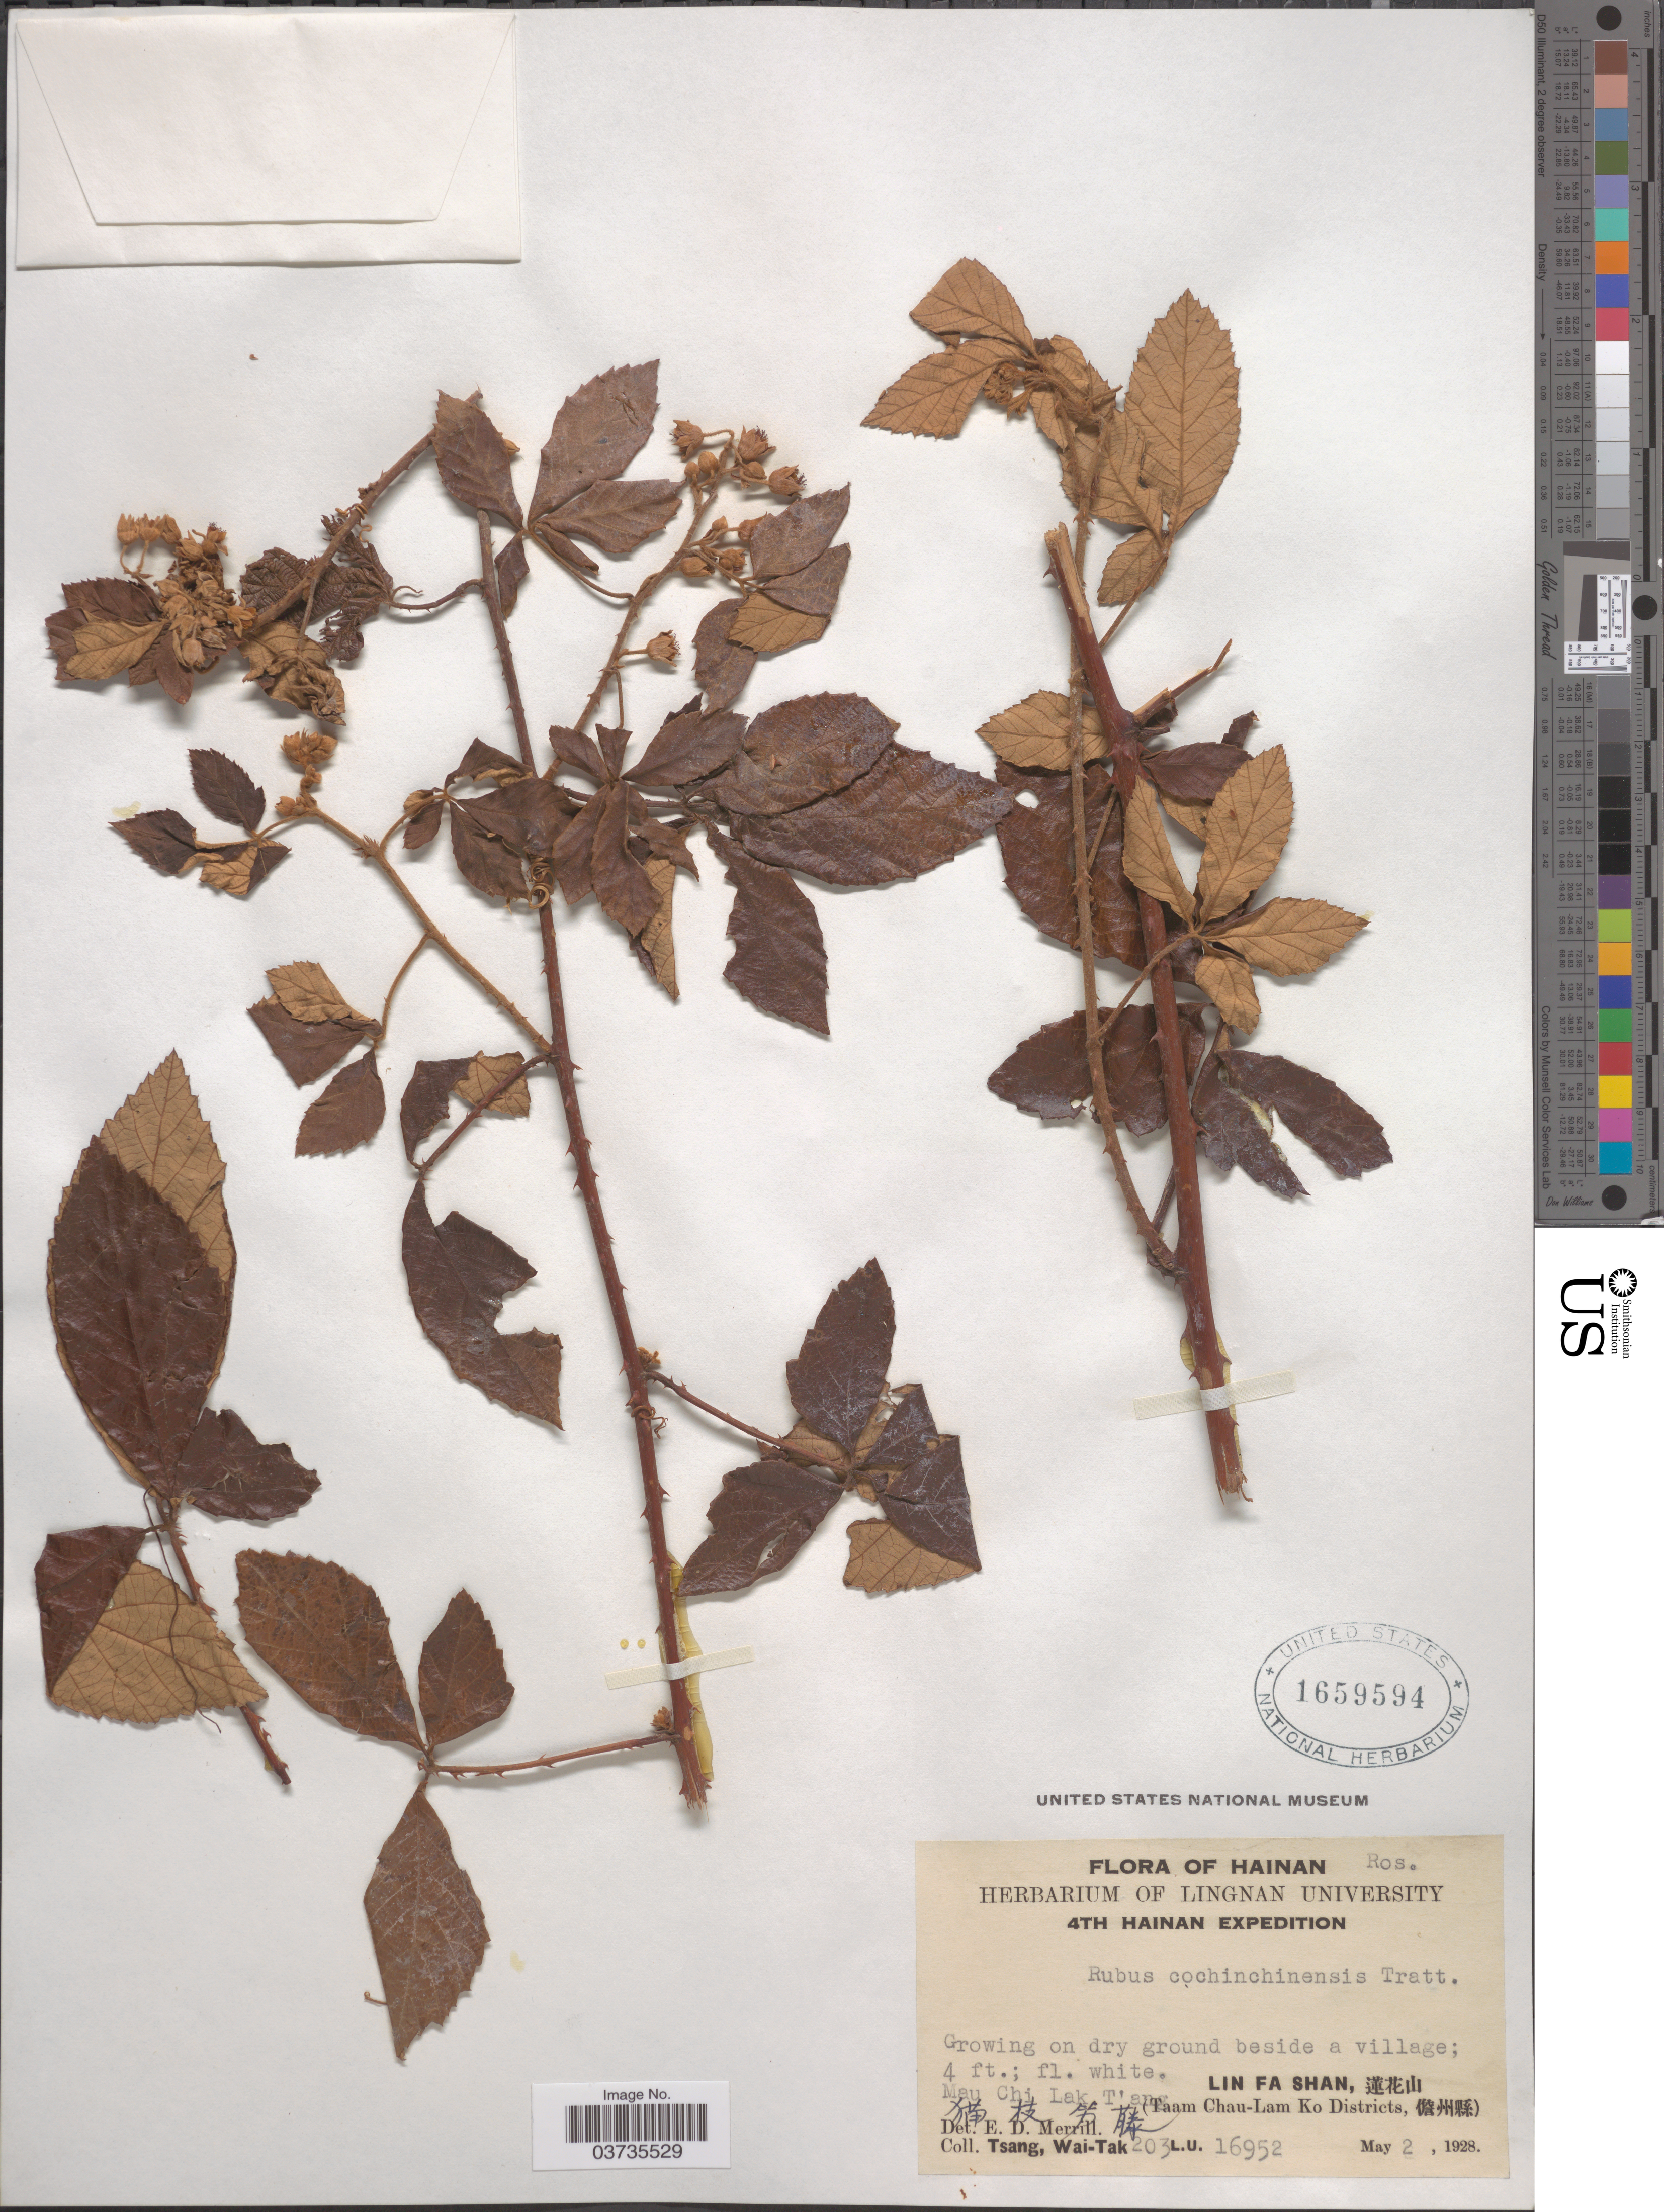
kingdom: Plantae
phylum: Tracheophyta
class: Magnoliopsida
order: Rosales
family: Rosaceae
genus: Rubus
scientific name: Rubus cochinchinensis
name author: Tratt.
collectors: W. T. Tsang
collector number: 203L.U. 16952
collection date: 1928-05-02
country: China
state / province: Hainan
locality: Lin Fa Shan, X. Mau Chi Lak T'ang (Taam Chau-Lam Ko Districts, X).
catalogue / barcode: US 1659594